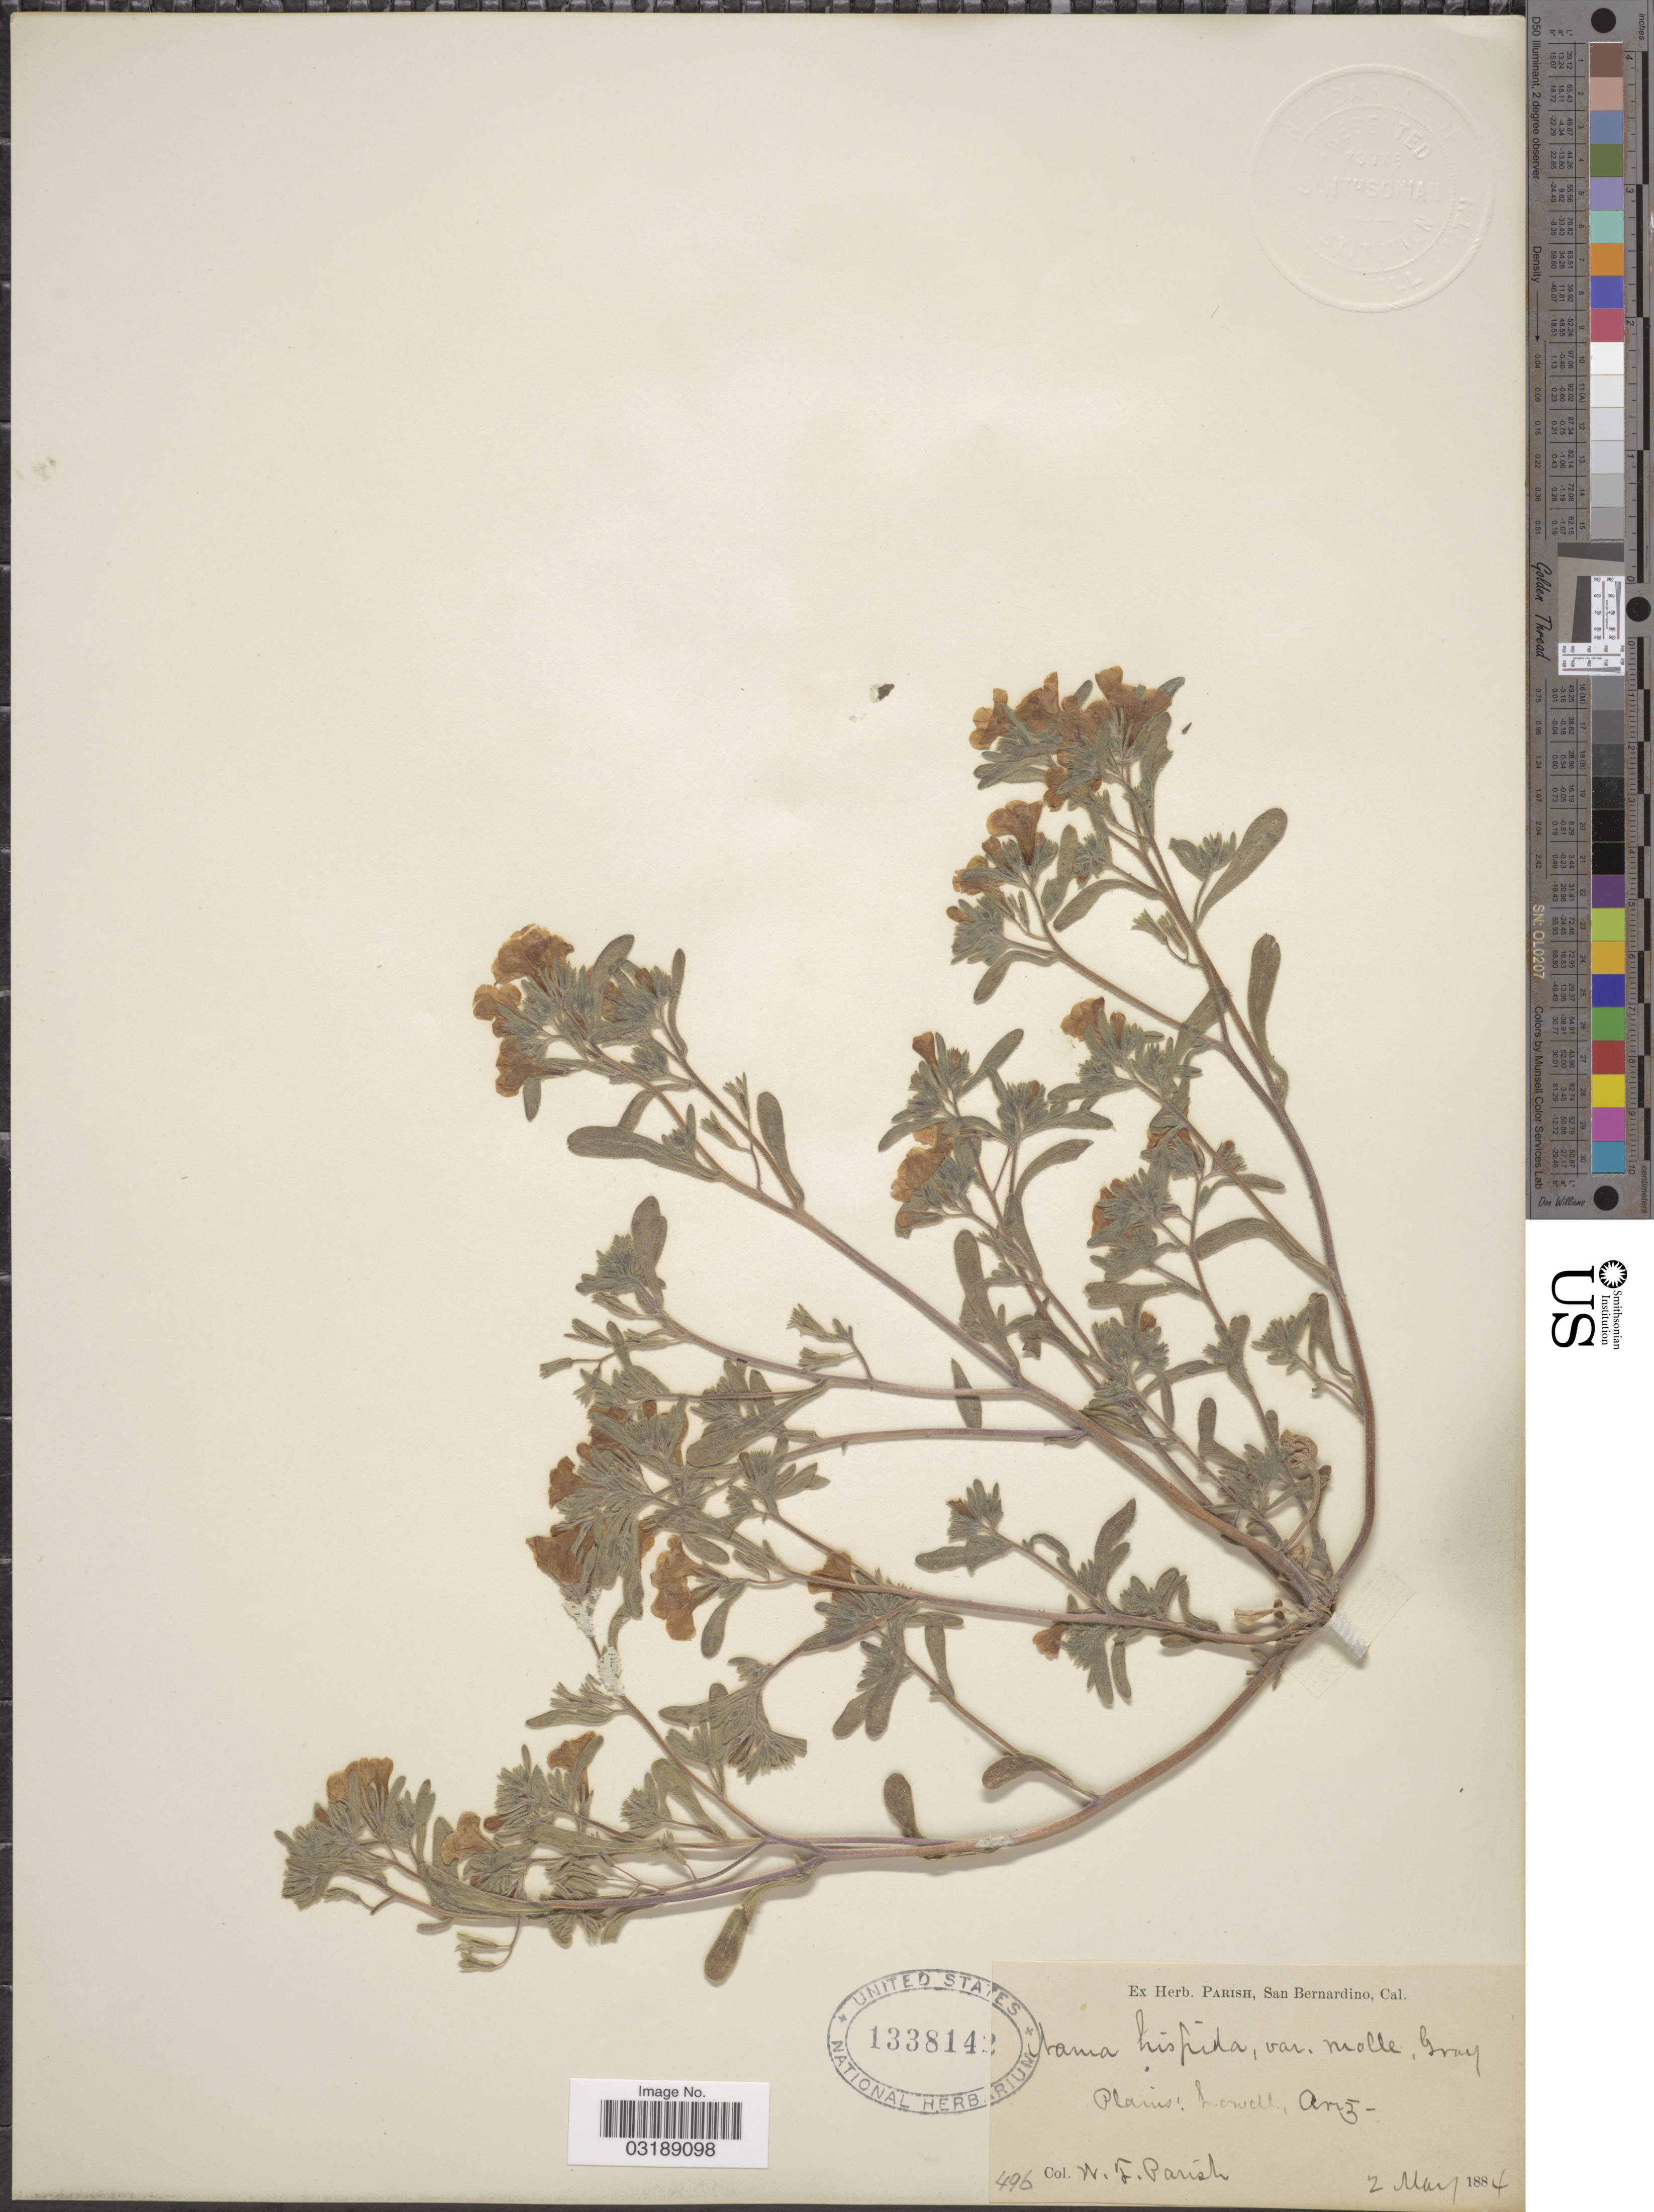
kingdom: Plantae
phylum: Tracheophyta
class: Magnoliopsida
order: Boraginales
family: Namaceae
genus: Nama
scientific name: Nama hispida var. molle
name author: A. Gray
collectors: W. F. Parish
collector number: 496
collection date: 1884-05-02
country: United States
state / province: Arizona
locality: Plains, Lowell.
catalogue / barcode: US 1338142